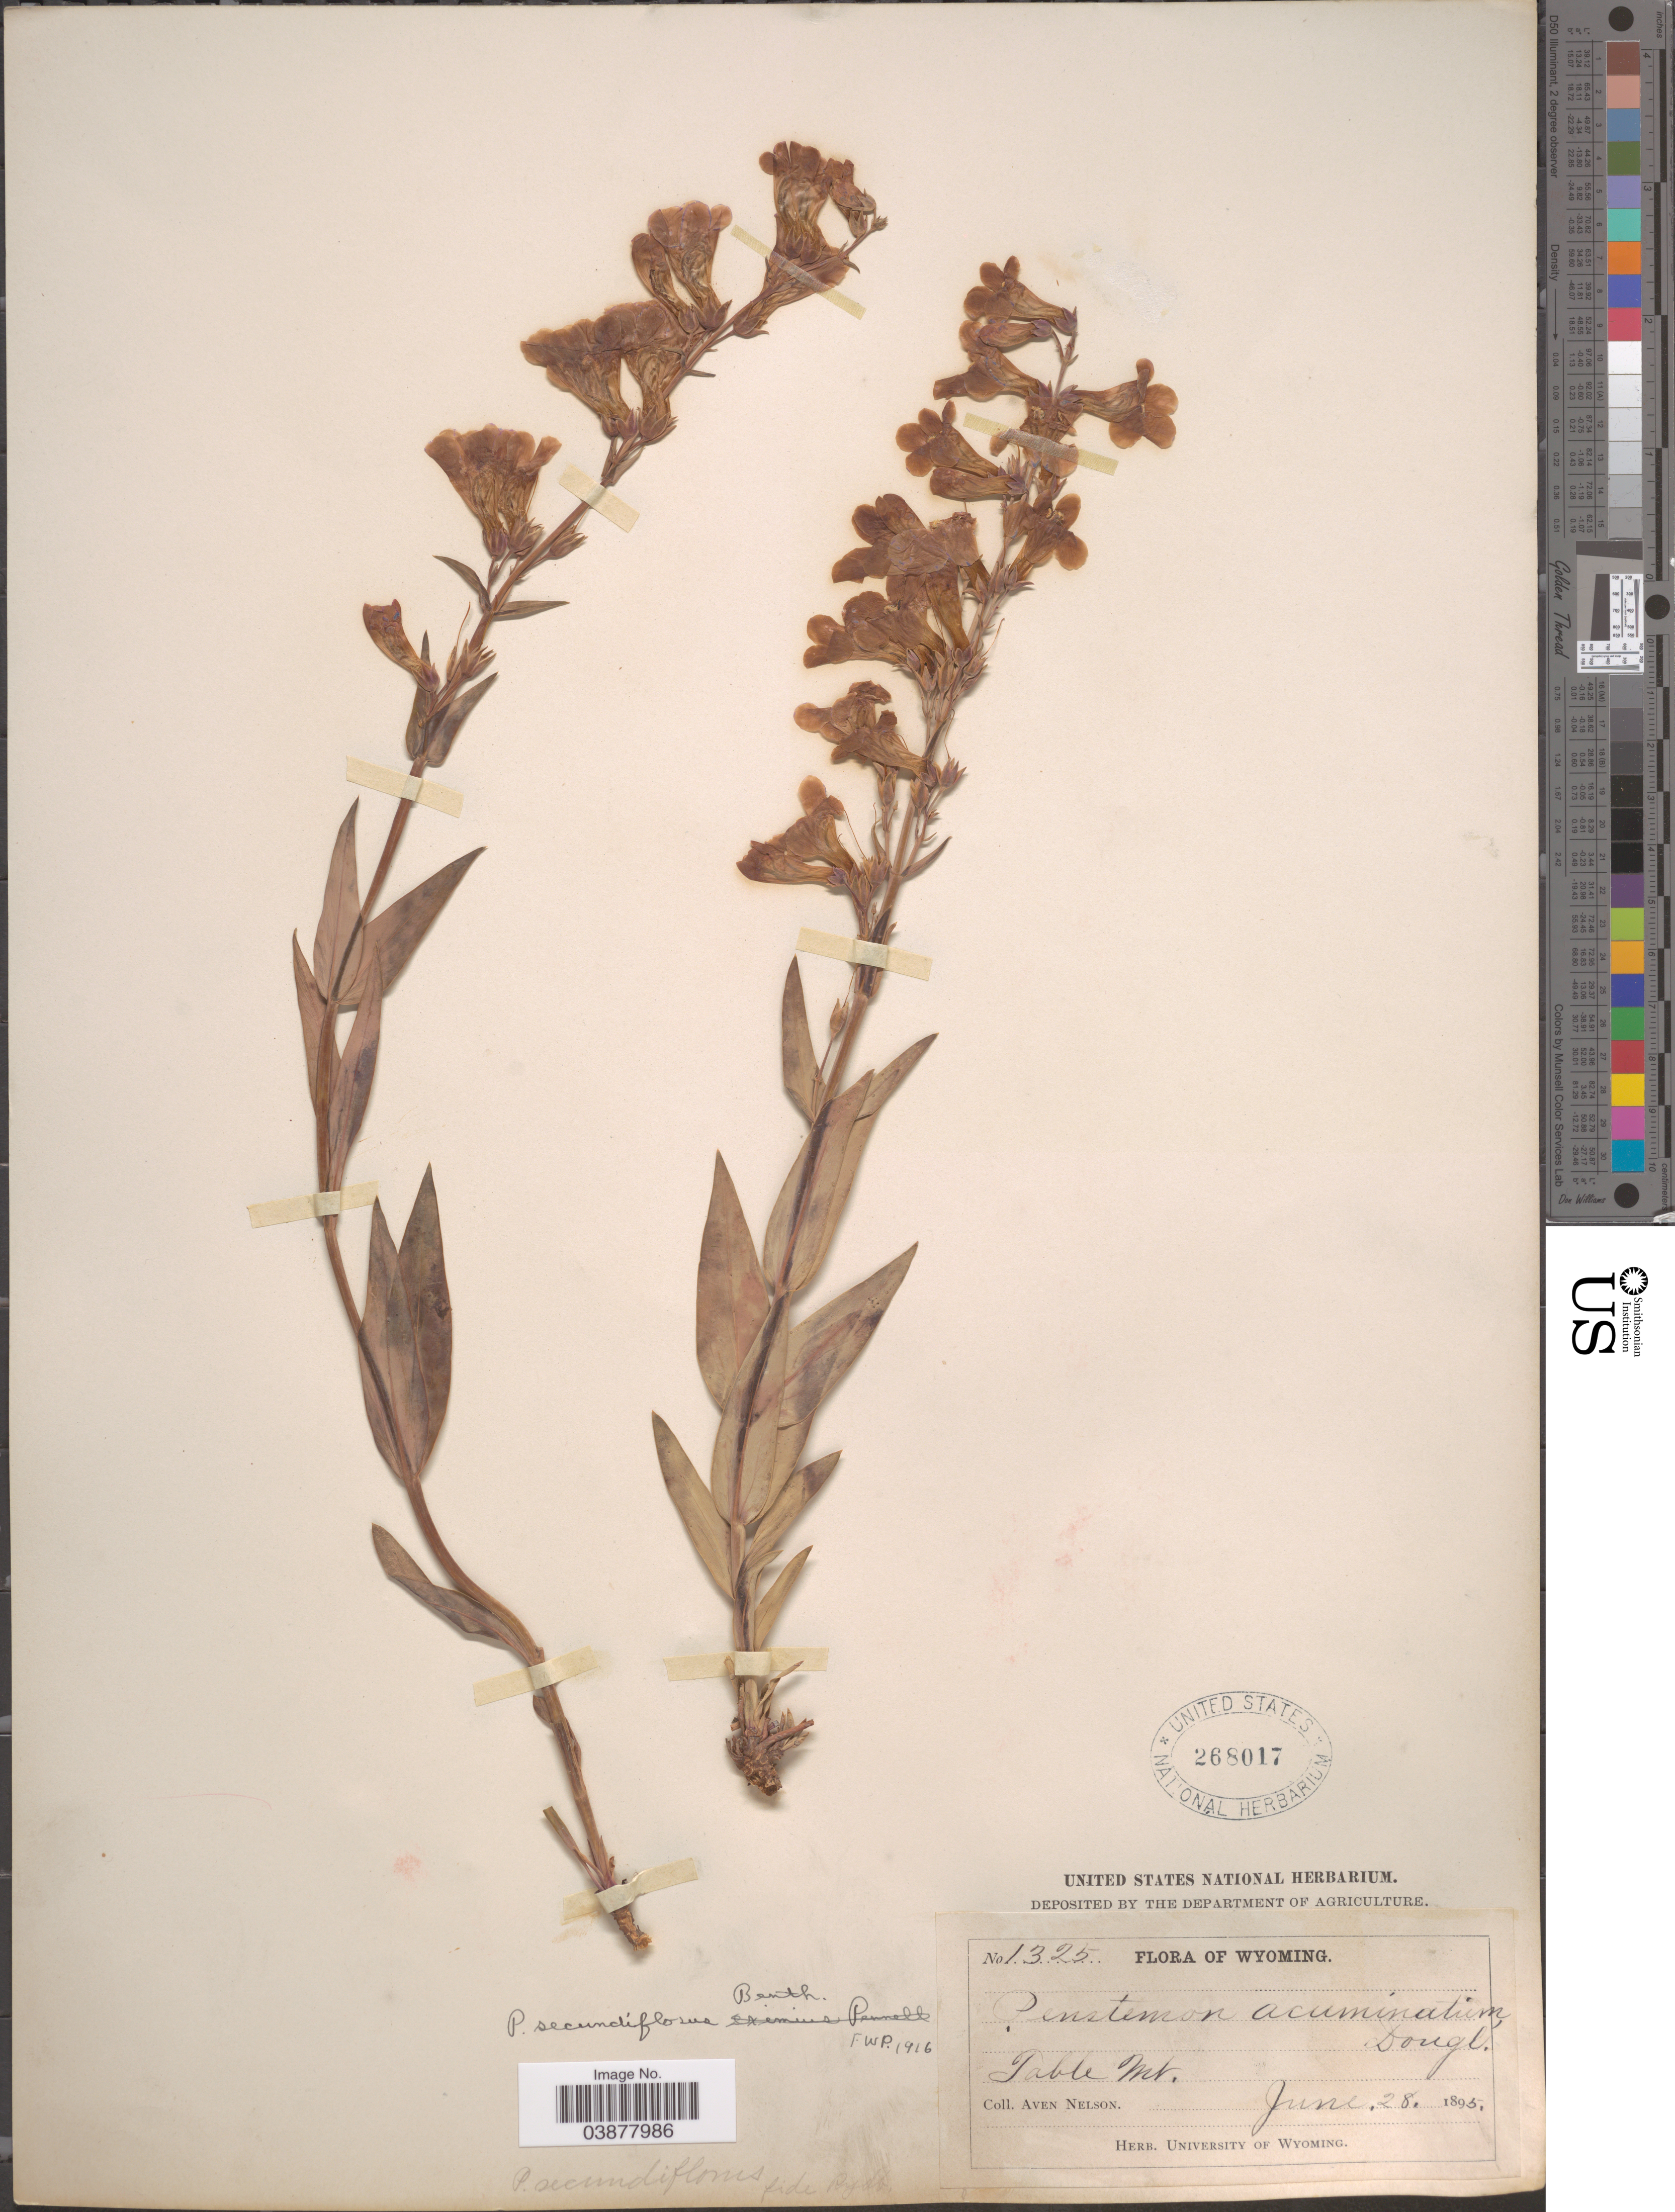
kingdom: Plantae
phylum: Tracheophyta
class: Magnoliopsida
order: Lamiales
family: Plantaginaceae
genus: Penstemon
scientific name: Penstemon secundiflorus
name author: Benth.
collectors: A. Nelson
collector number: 1325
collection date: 1895-06-28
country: United States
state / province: Wyoming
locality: Table Mt.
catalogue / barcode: US 268017